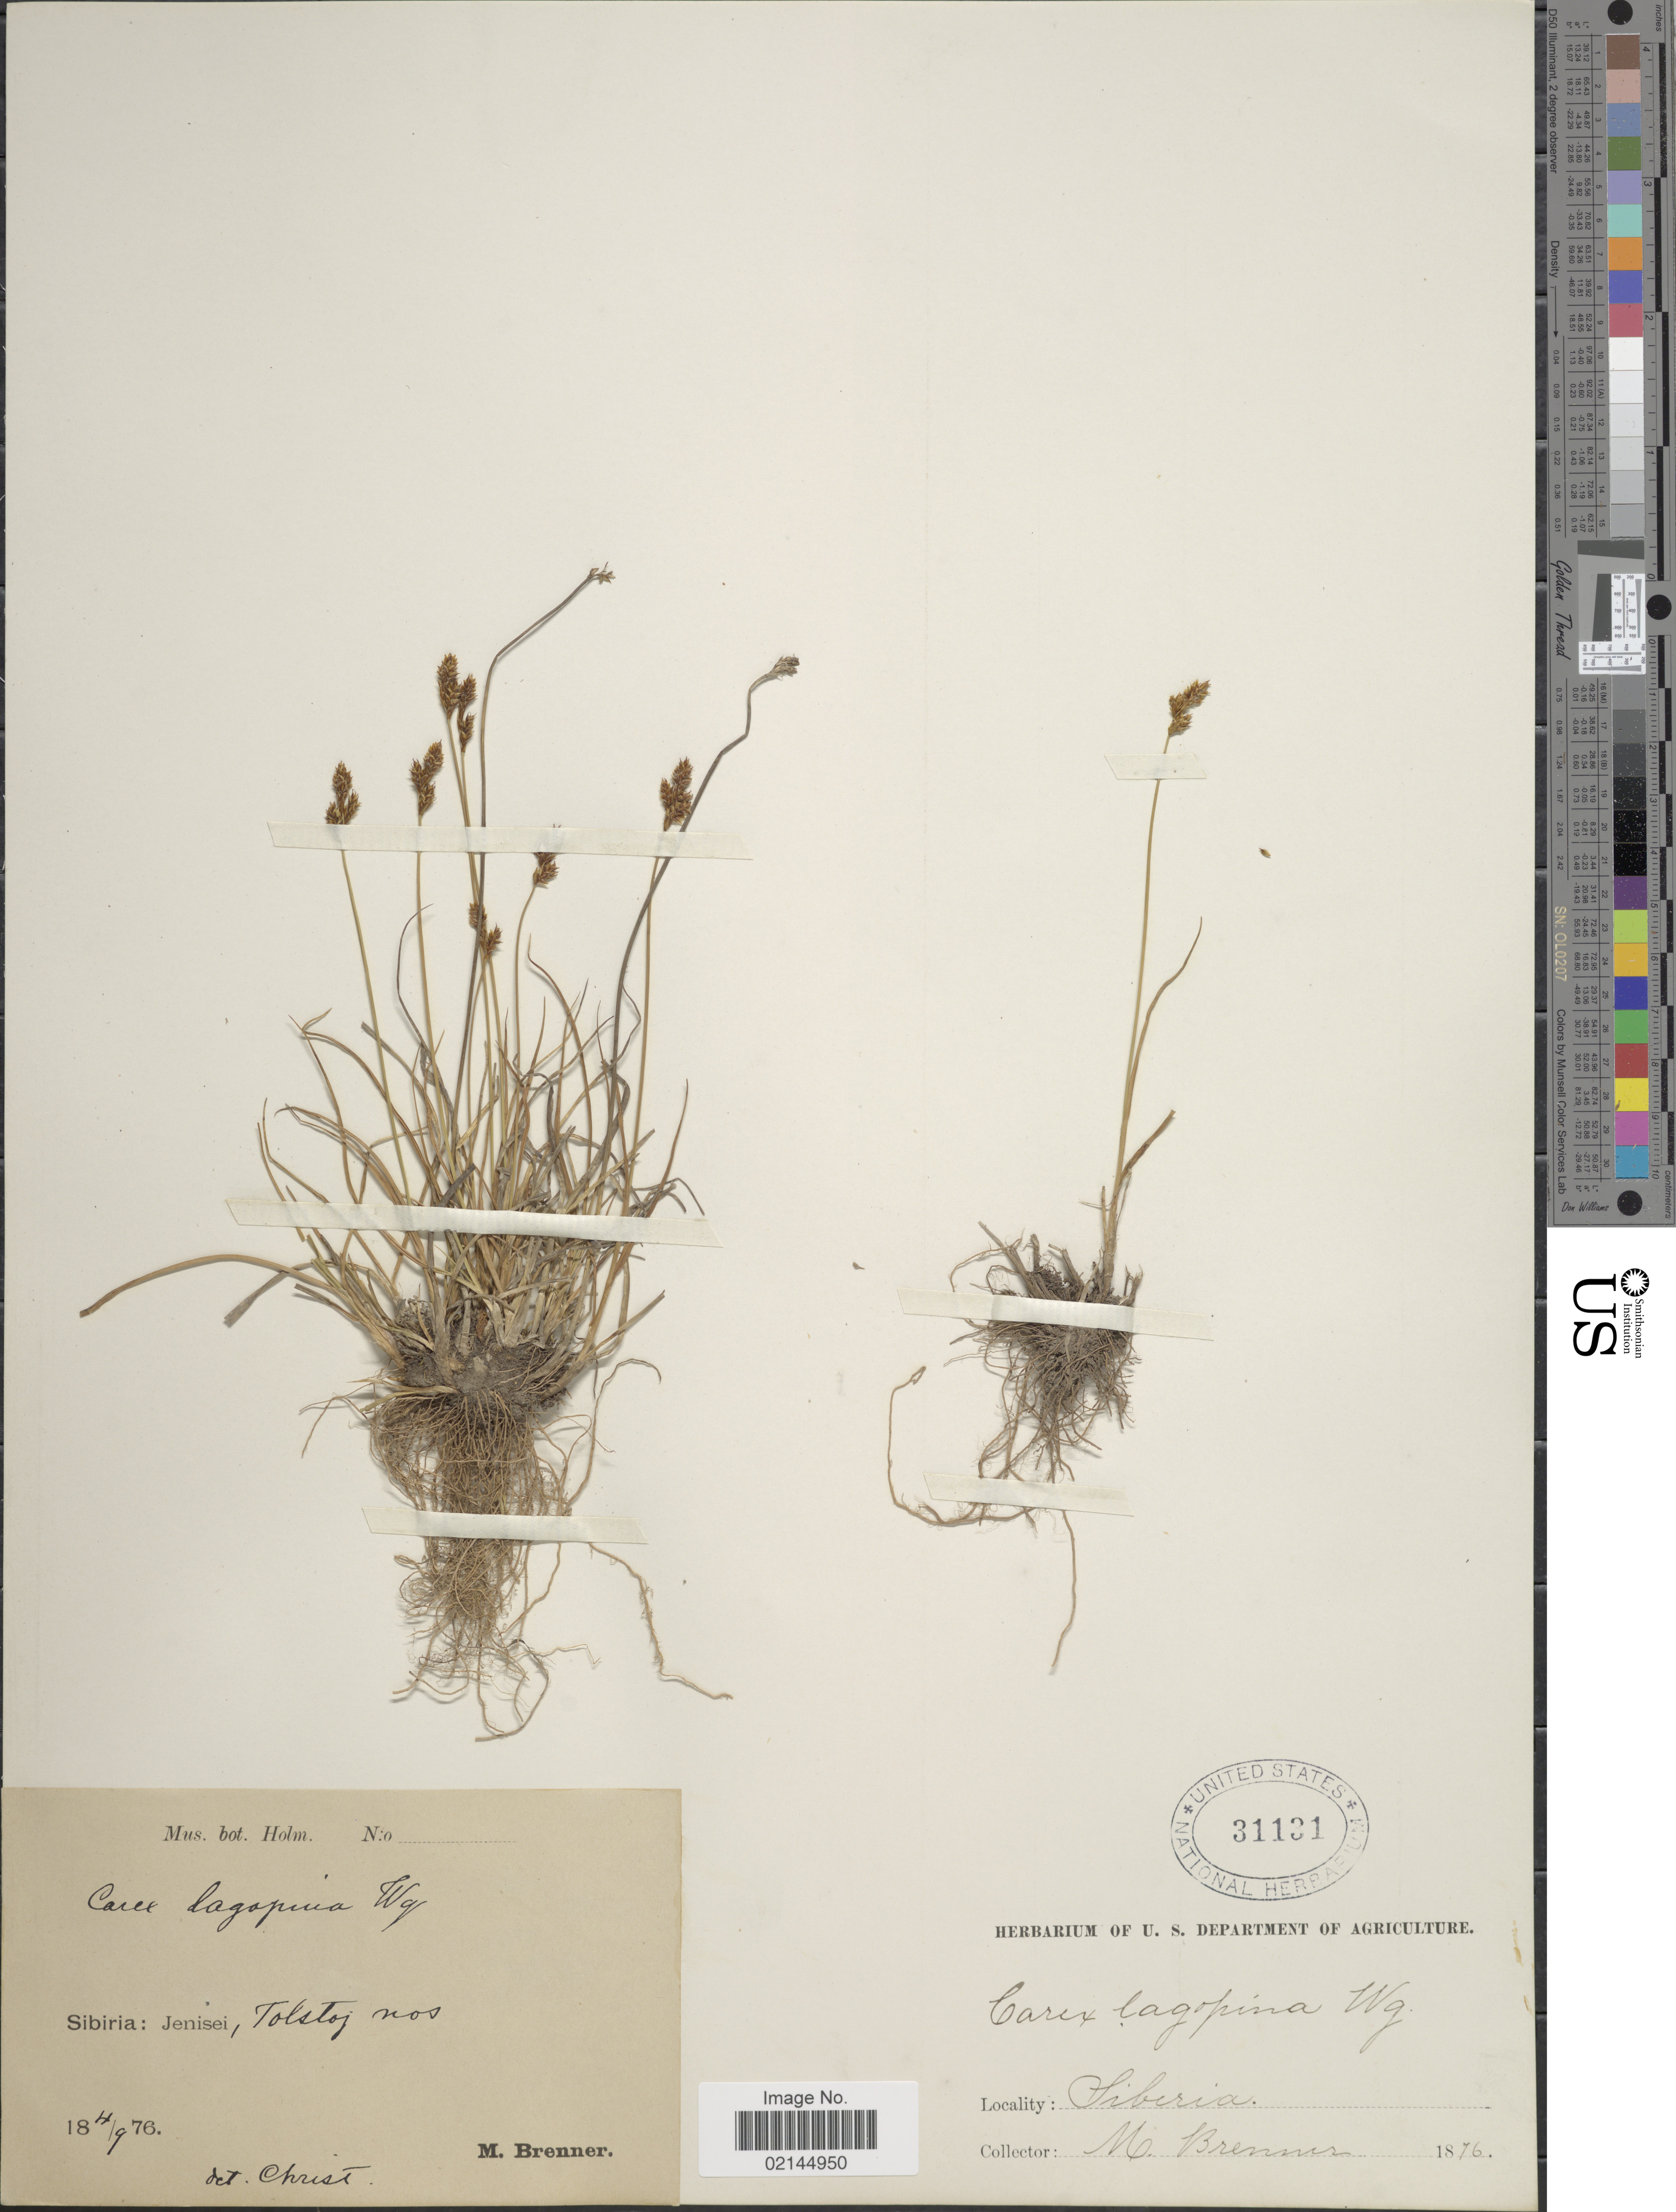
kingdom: Plantae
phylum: Tracheophyta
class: Liliopsida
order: Poales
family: Cyperaceae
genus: Carex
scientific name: Carex lachenalii subsp. lachenalii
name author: Schkuhr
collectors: M. Brenner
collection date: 1876-09-04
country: Russian Federation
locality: Sibiria: Jenisei, Tolstoj nos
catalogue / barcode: US 31131